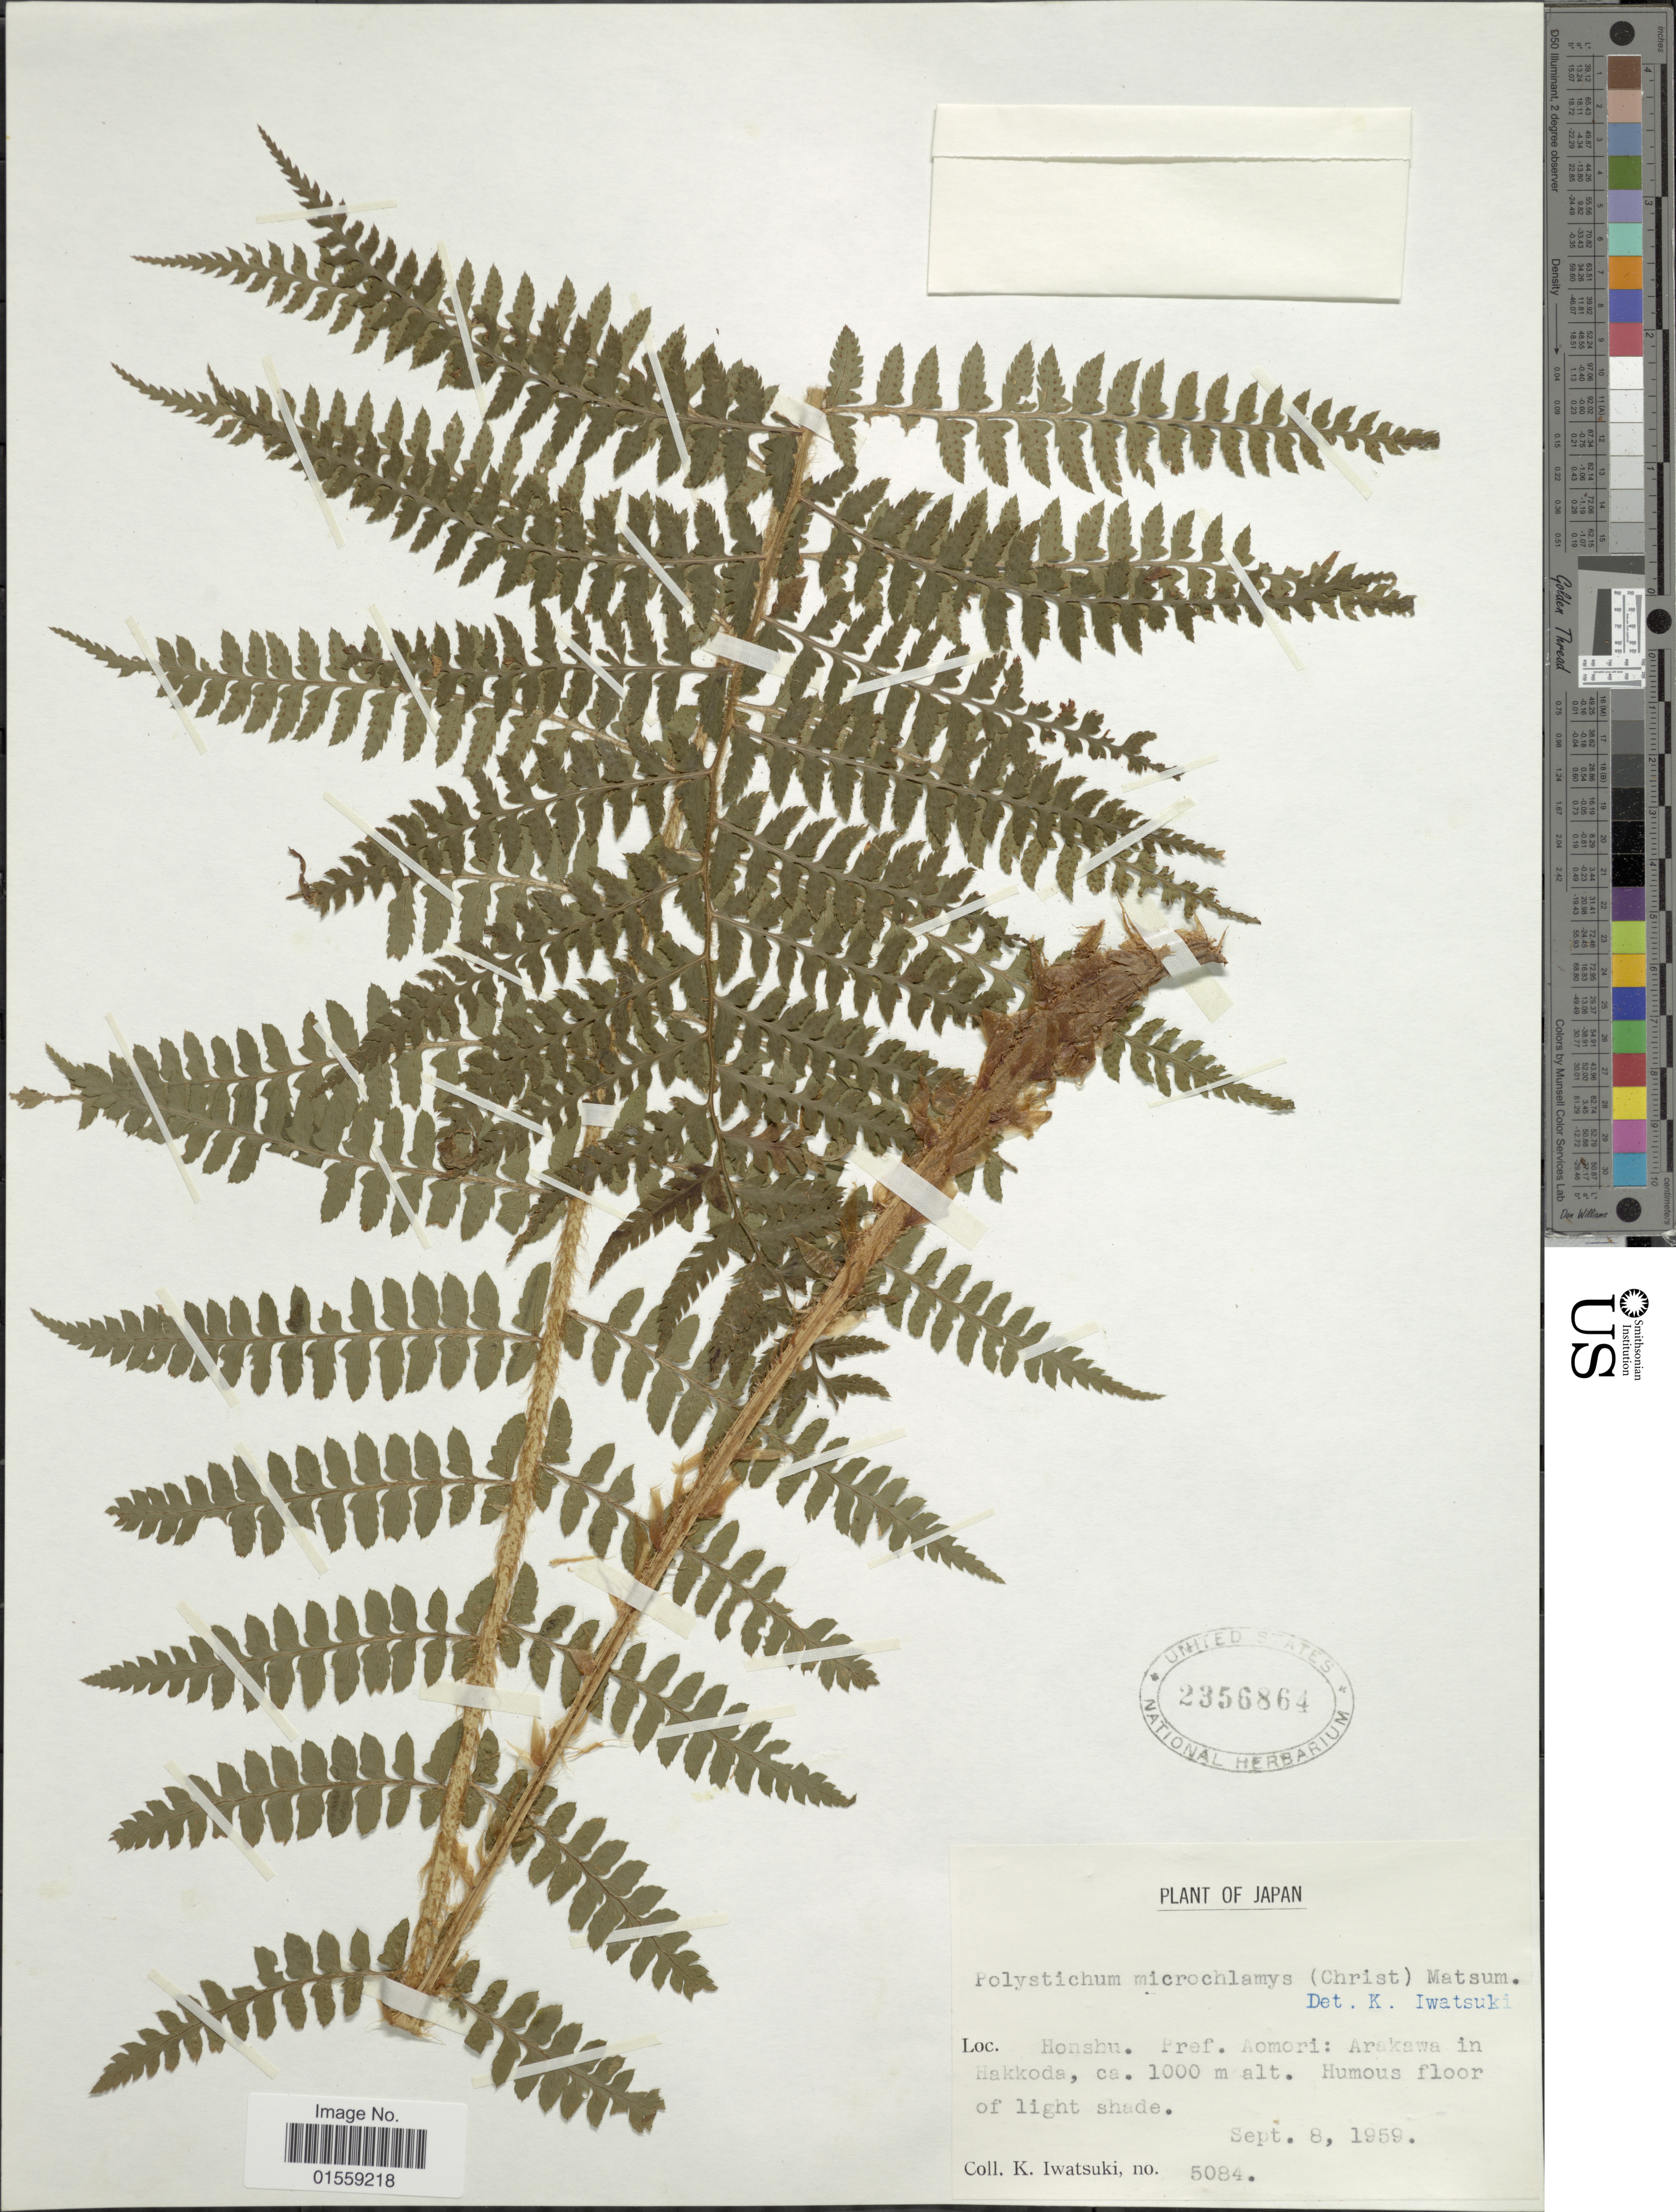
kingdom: Plantae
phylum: Tracheophyta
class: Polypodiopsida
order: Polypodiales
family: Dryopteridaceae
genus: Polystichum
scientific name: Polystichum microchlamys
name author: (Christ) Matsum.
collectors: K. Iwatsuki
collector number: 5084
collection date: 1959-09-08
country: Japan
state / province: Aomori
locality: Loc. Honshu. Pref. Aomori:Arakawa in Hakkoda.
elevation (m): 1000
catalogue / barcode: US 2356864